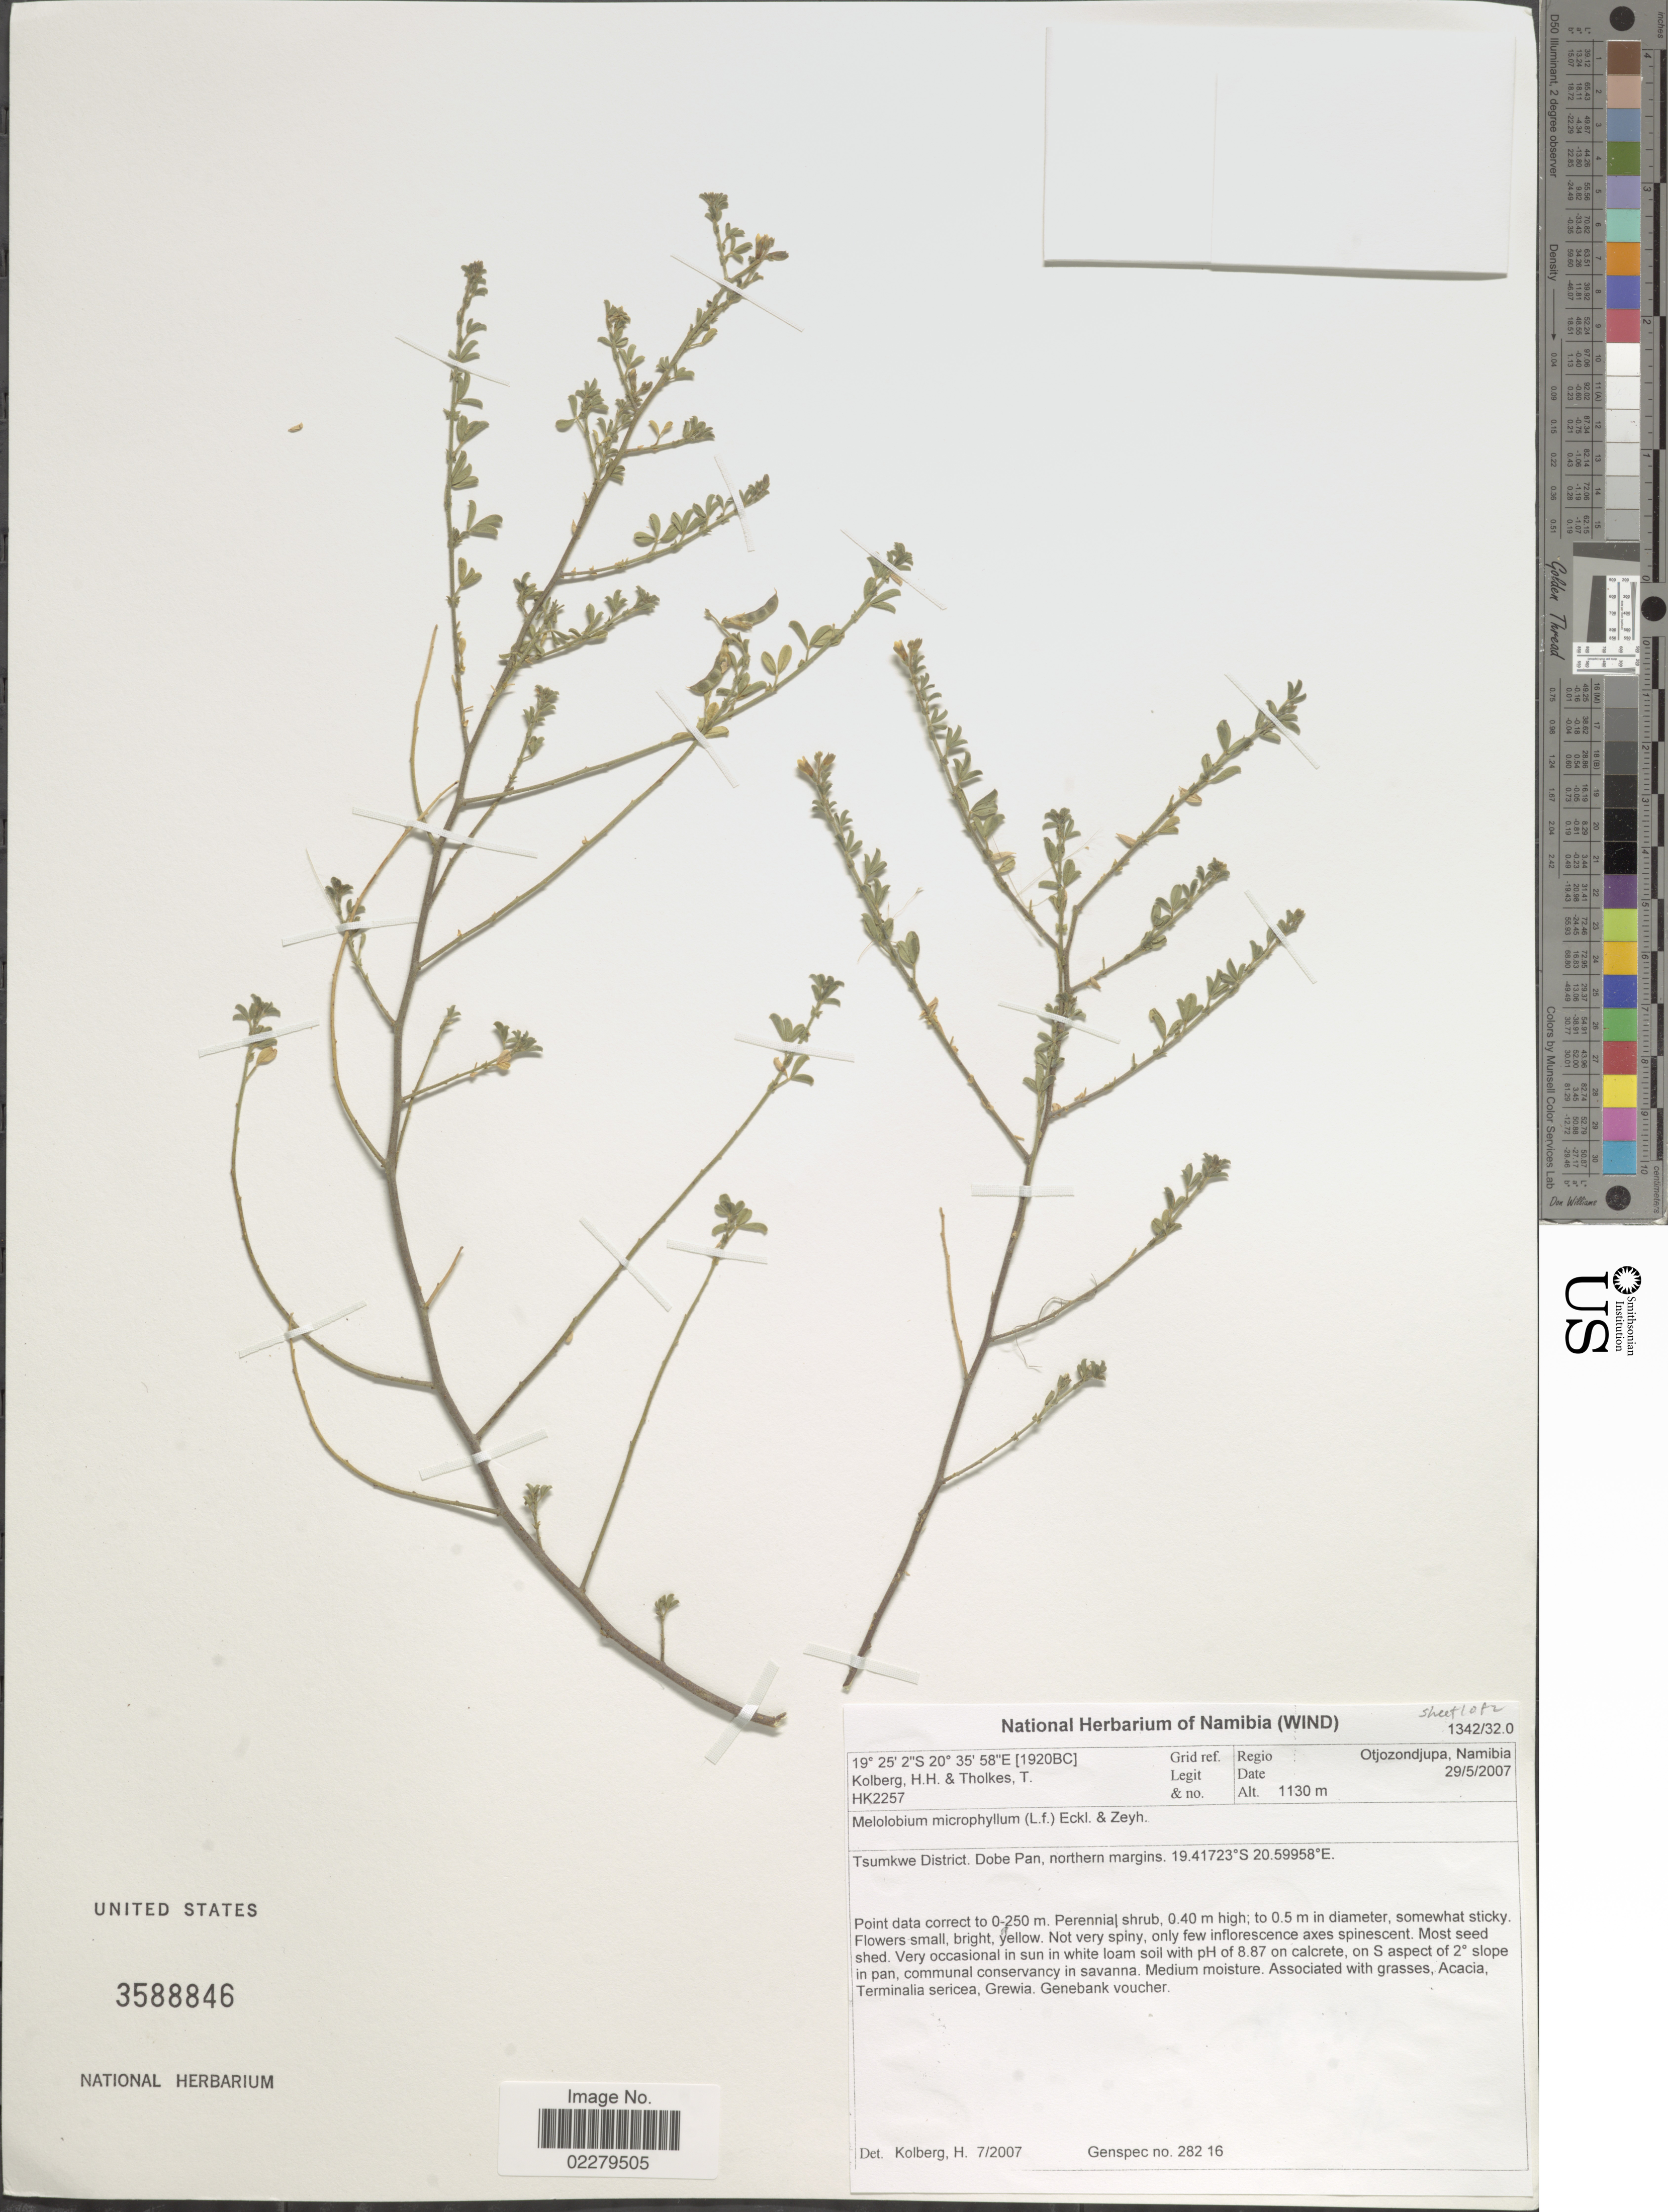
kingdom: Plantae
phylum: Tracheophyta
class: Magnoliopsida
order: Fabales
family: Fabaceae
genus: Melolobium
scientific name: Melolobium microphyllum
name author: Eckl. & Zeyh.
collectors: H. H. Kolberg & T. Tholkes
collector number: HK2257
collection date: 2007-05-29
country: Namibia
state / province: Otjozondjupa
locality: Tsumkwe District. Dobe Pan, northern margins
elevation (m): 1130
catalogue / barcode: US 3588846